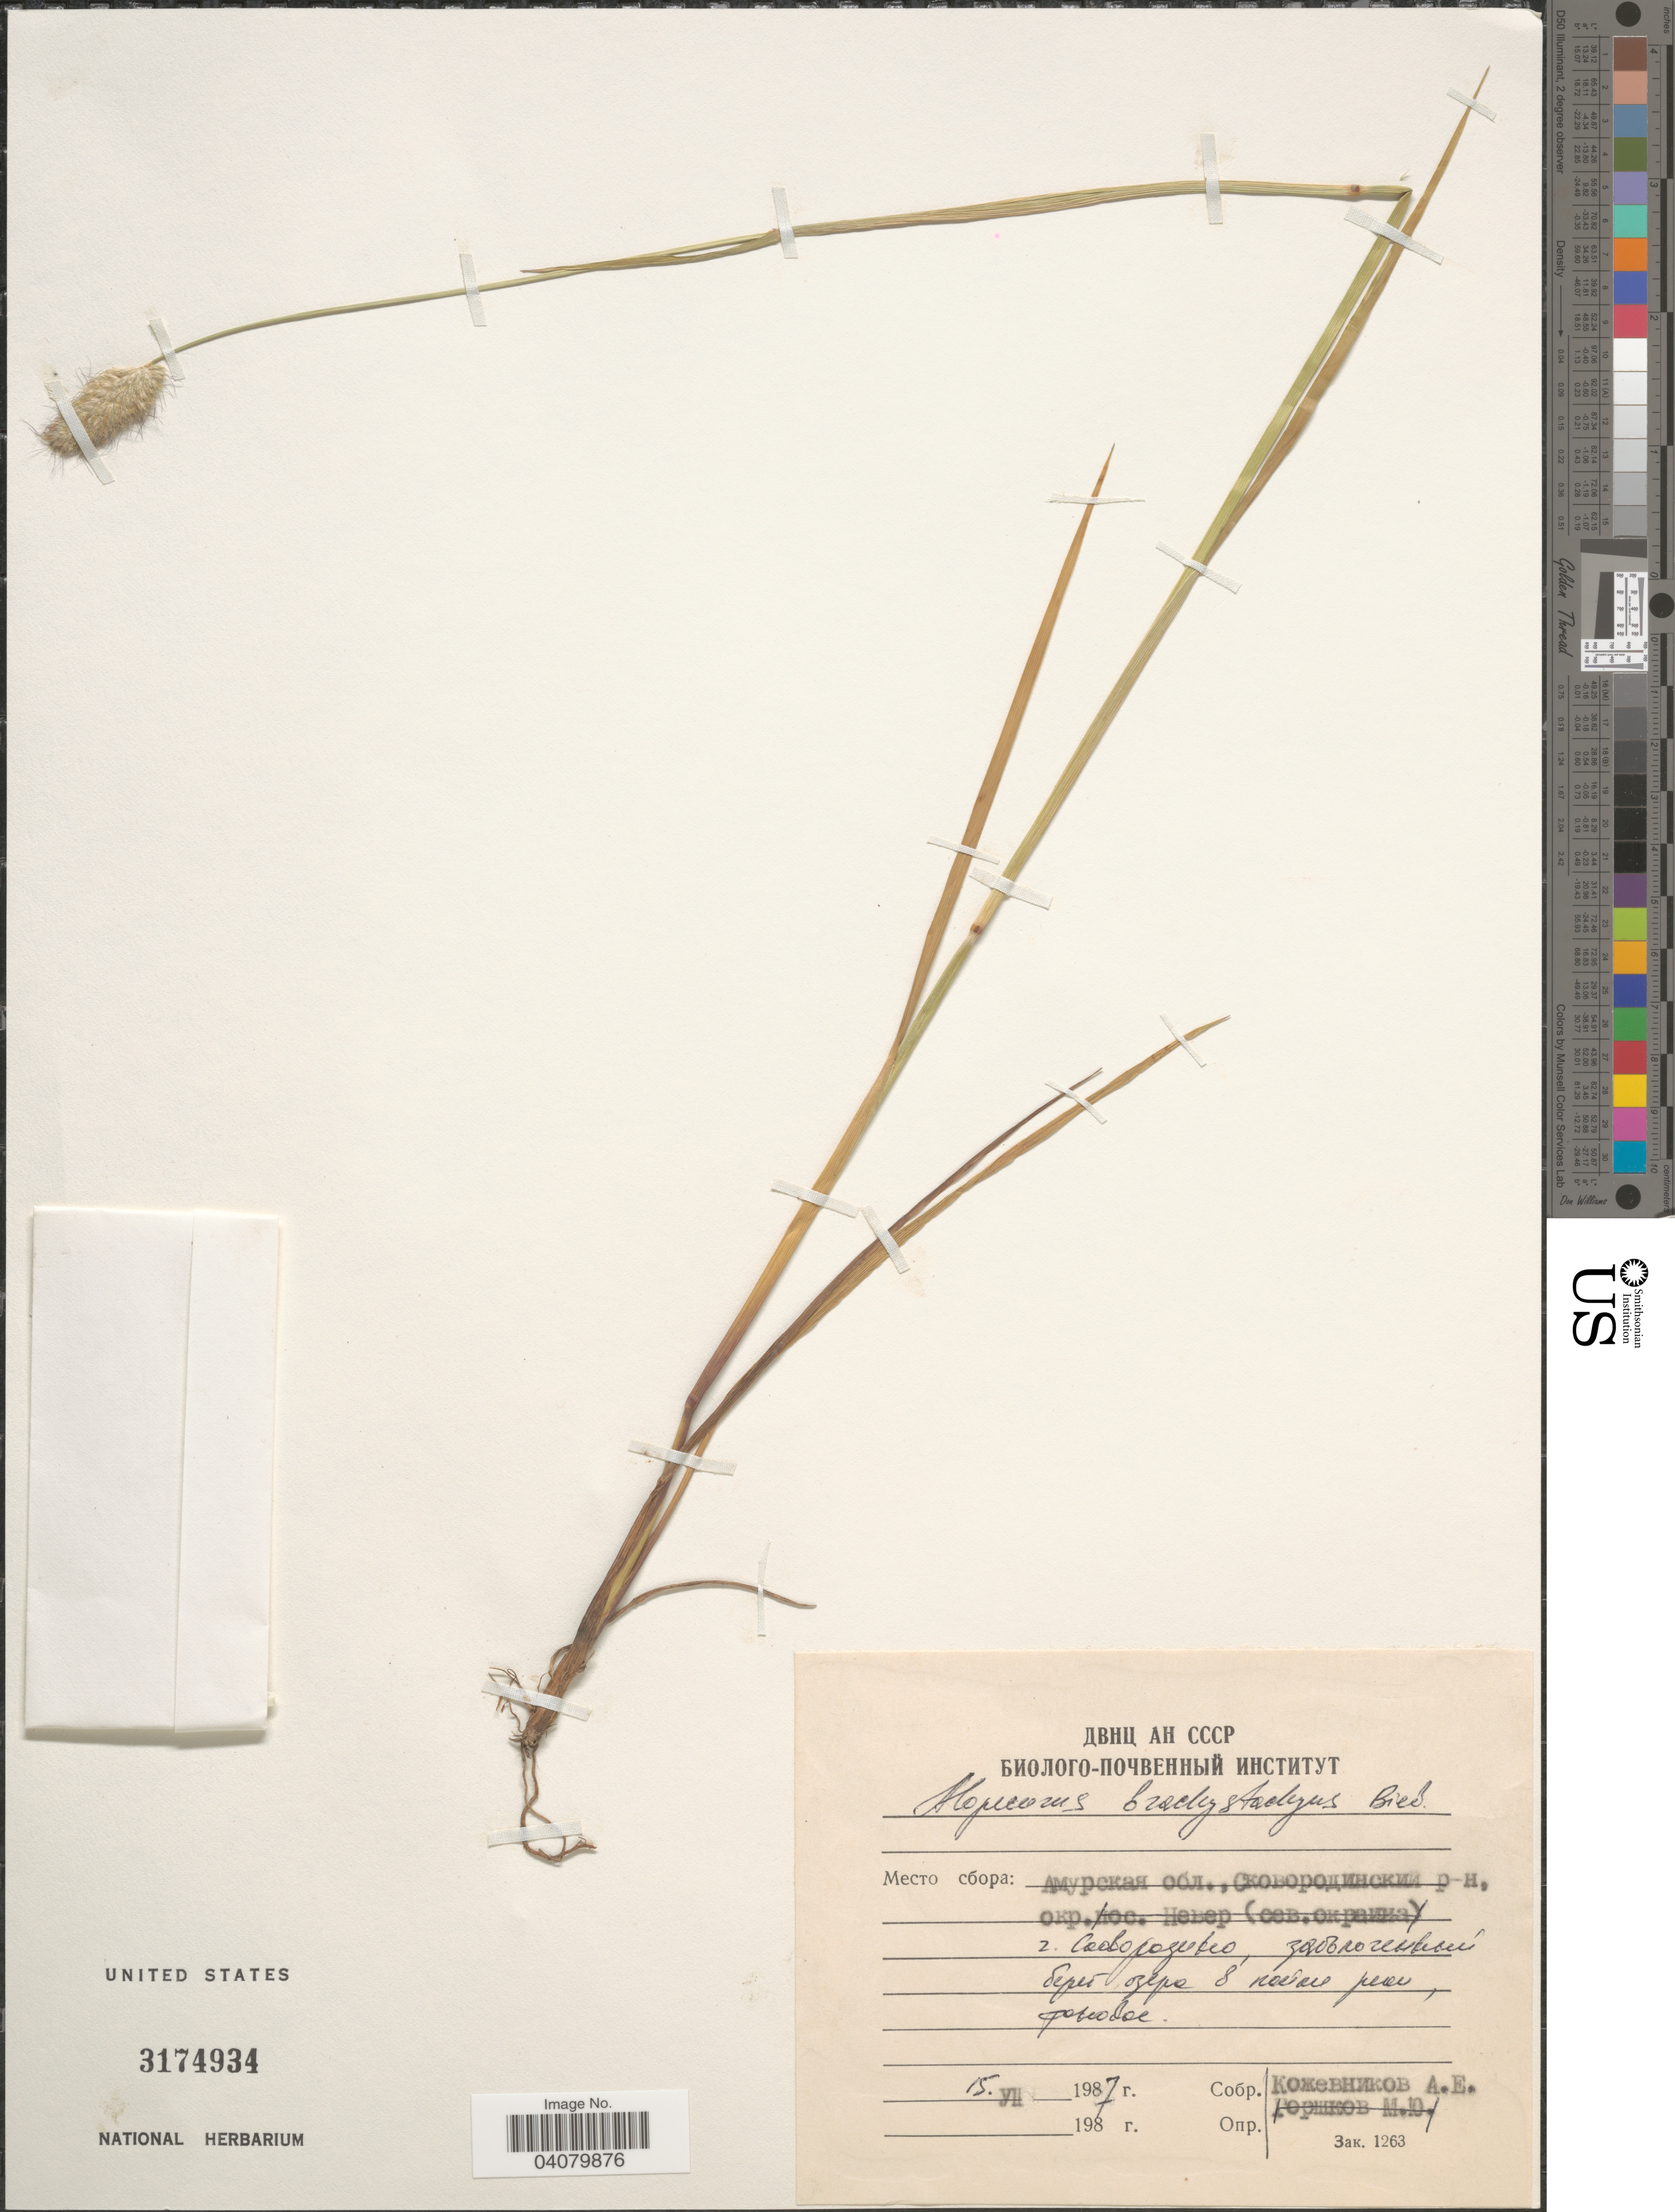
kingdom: Plantae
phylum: Tracheophyta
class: Liliopsida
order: Poales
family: Poaceae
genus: Alopecurus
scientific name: Alopecurus brachystachyus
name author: M. Bieb.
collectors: A. Kozhevnikov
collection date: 1987-07-15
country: Russian Federation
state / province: Amur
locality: District Skovorodinskiy, vicinity Skovorodino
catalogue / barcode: US 3174934